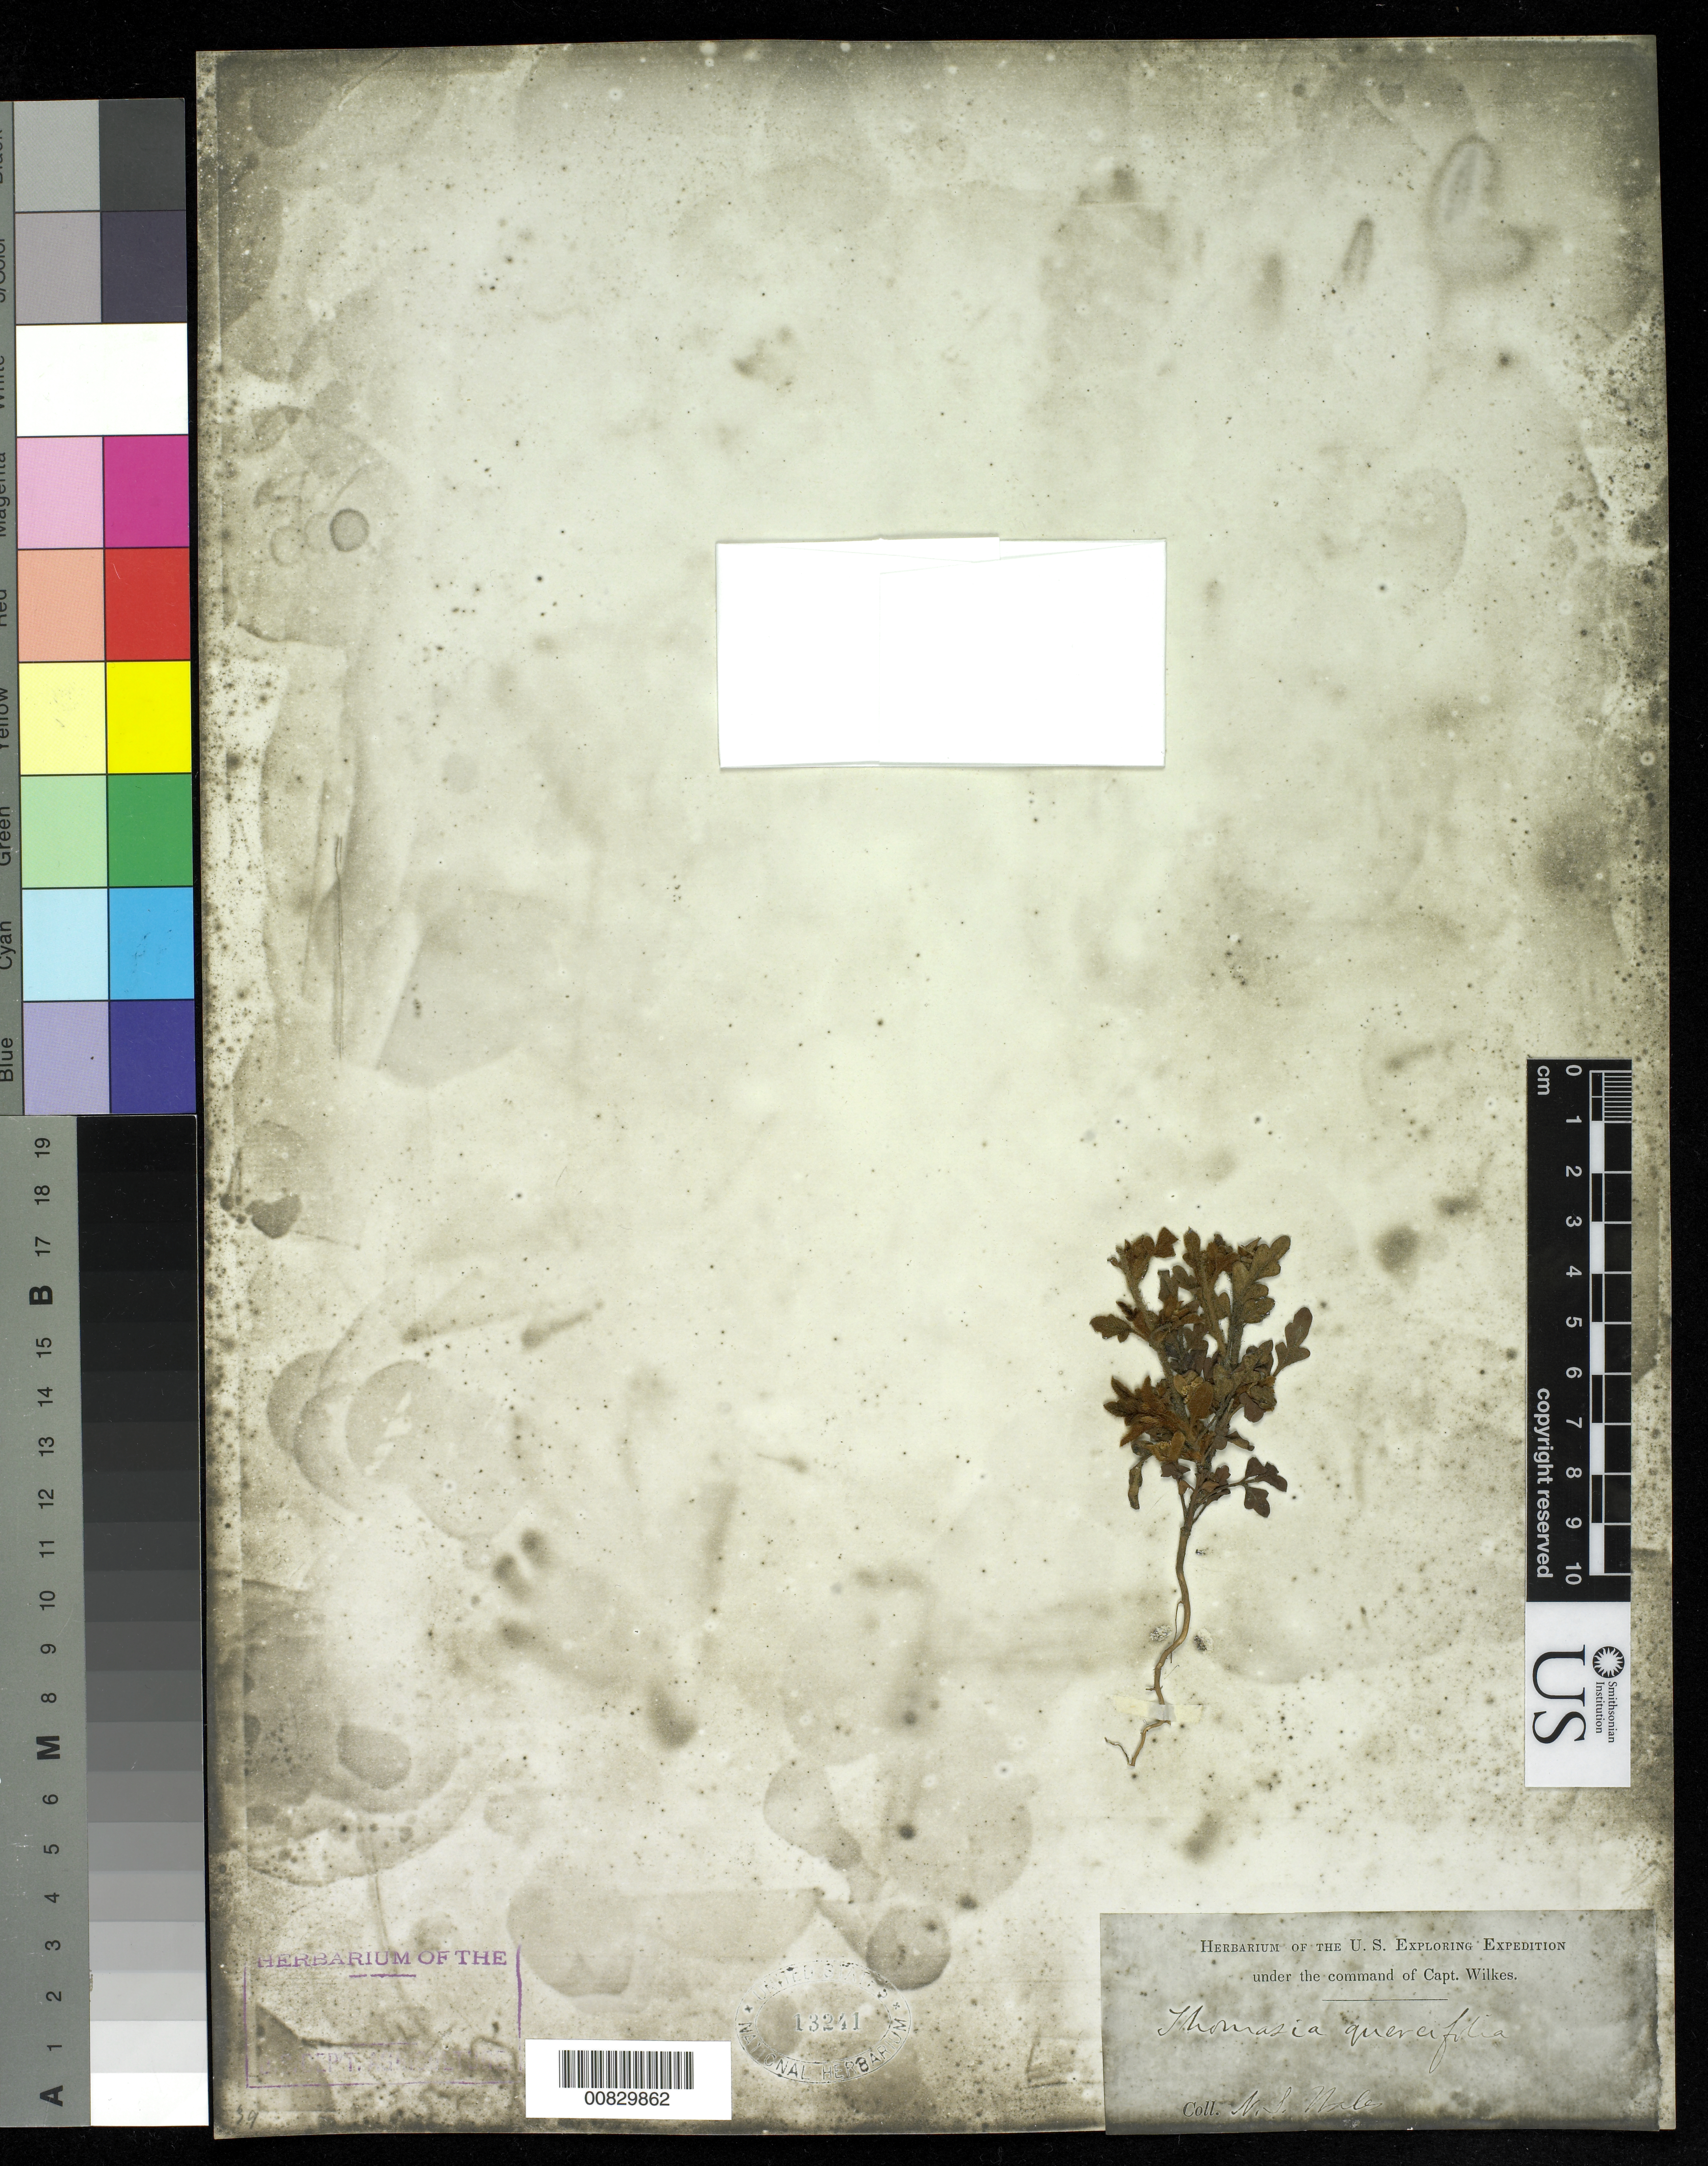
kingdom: Plantae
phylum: Tracheophyta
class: Magnoliopsida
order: Malvales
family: Malvaceae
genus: Thomasia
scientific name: Thomasia quercifolia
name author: (Andrews) J. Gay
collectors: Wilkes Explor. Exped.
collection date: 1838/1842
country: Australia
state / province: New South Wales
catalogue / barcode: US 13241